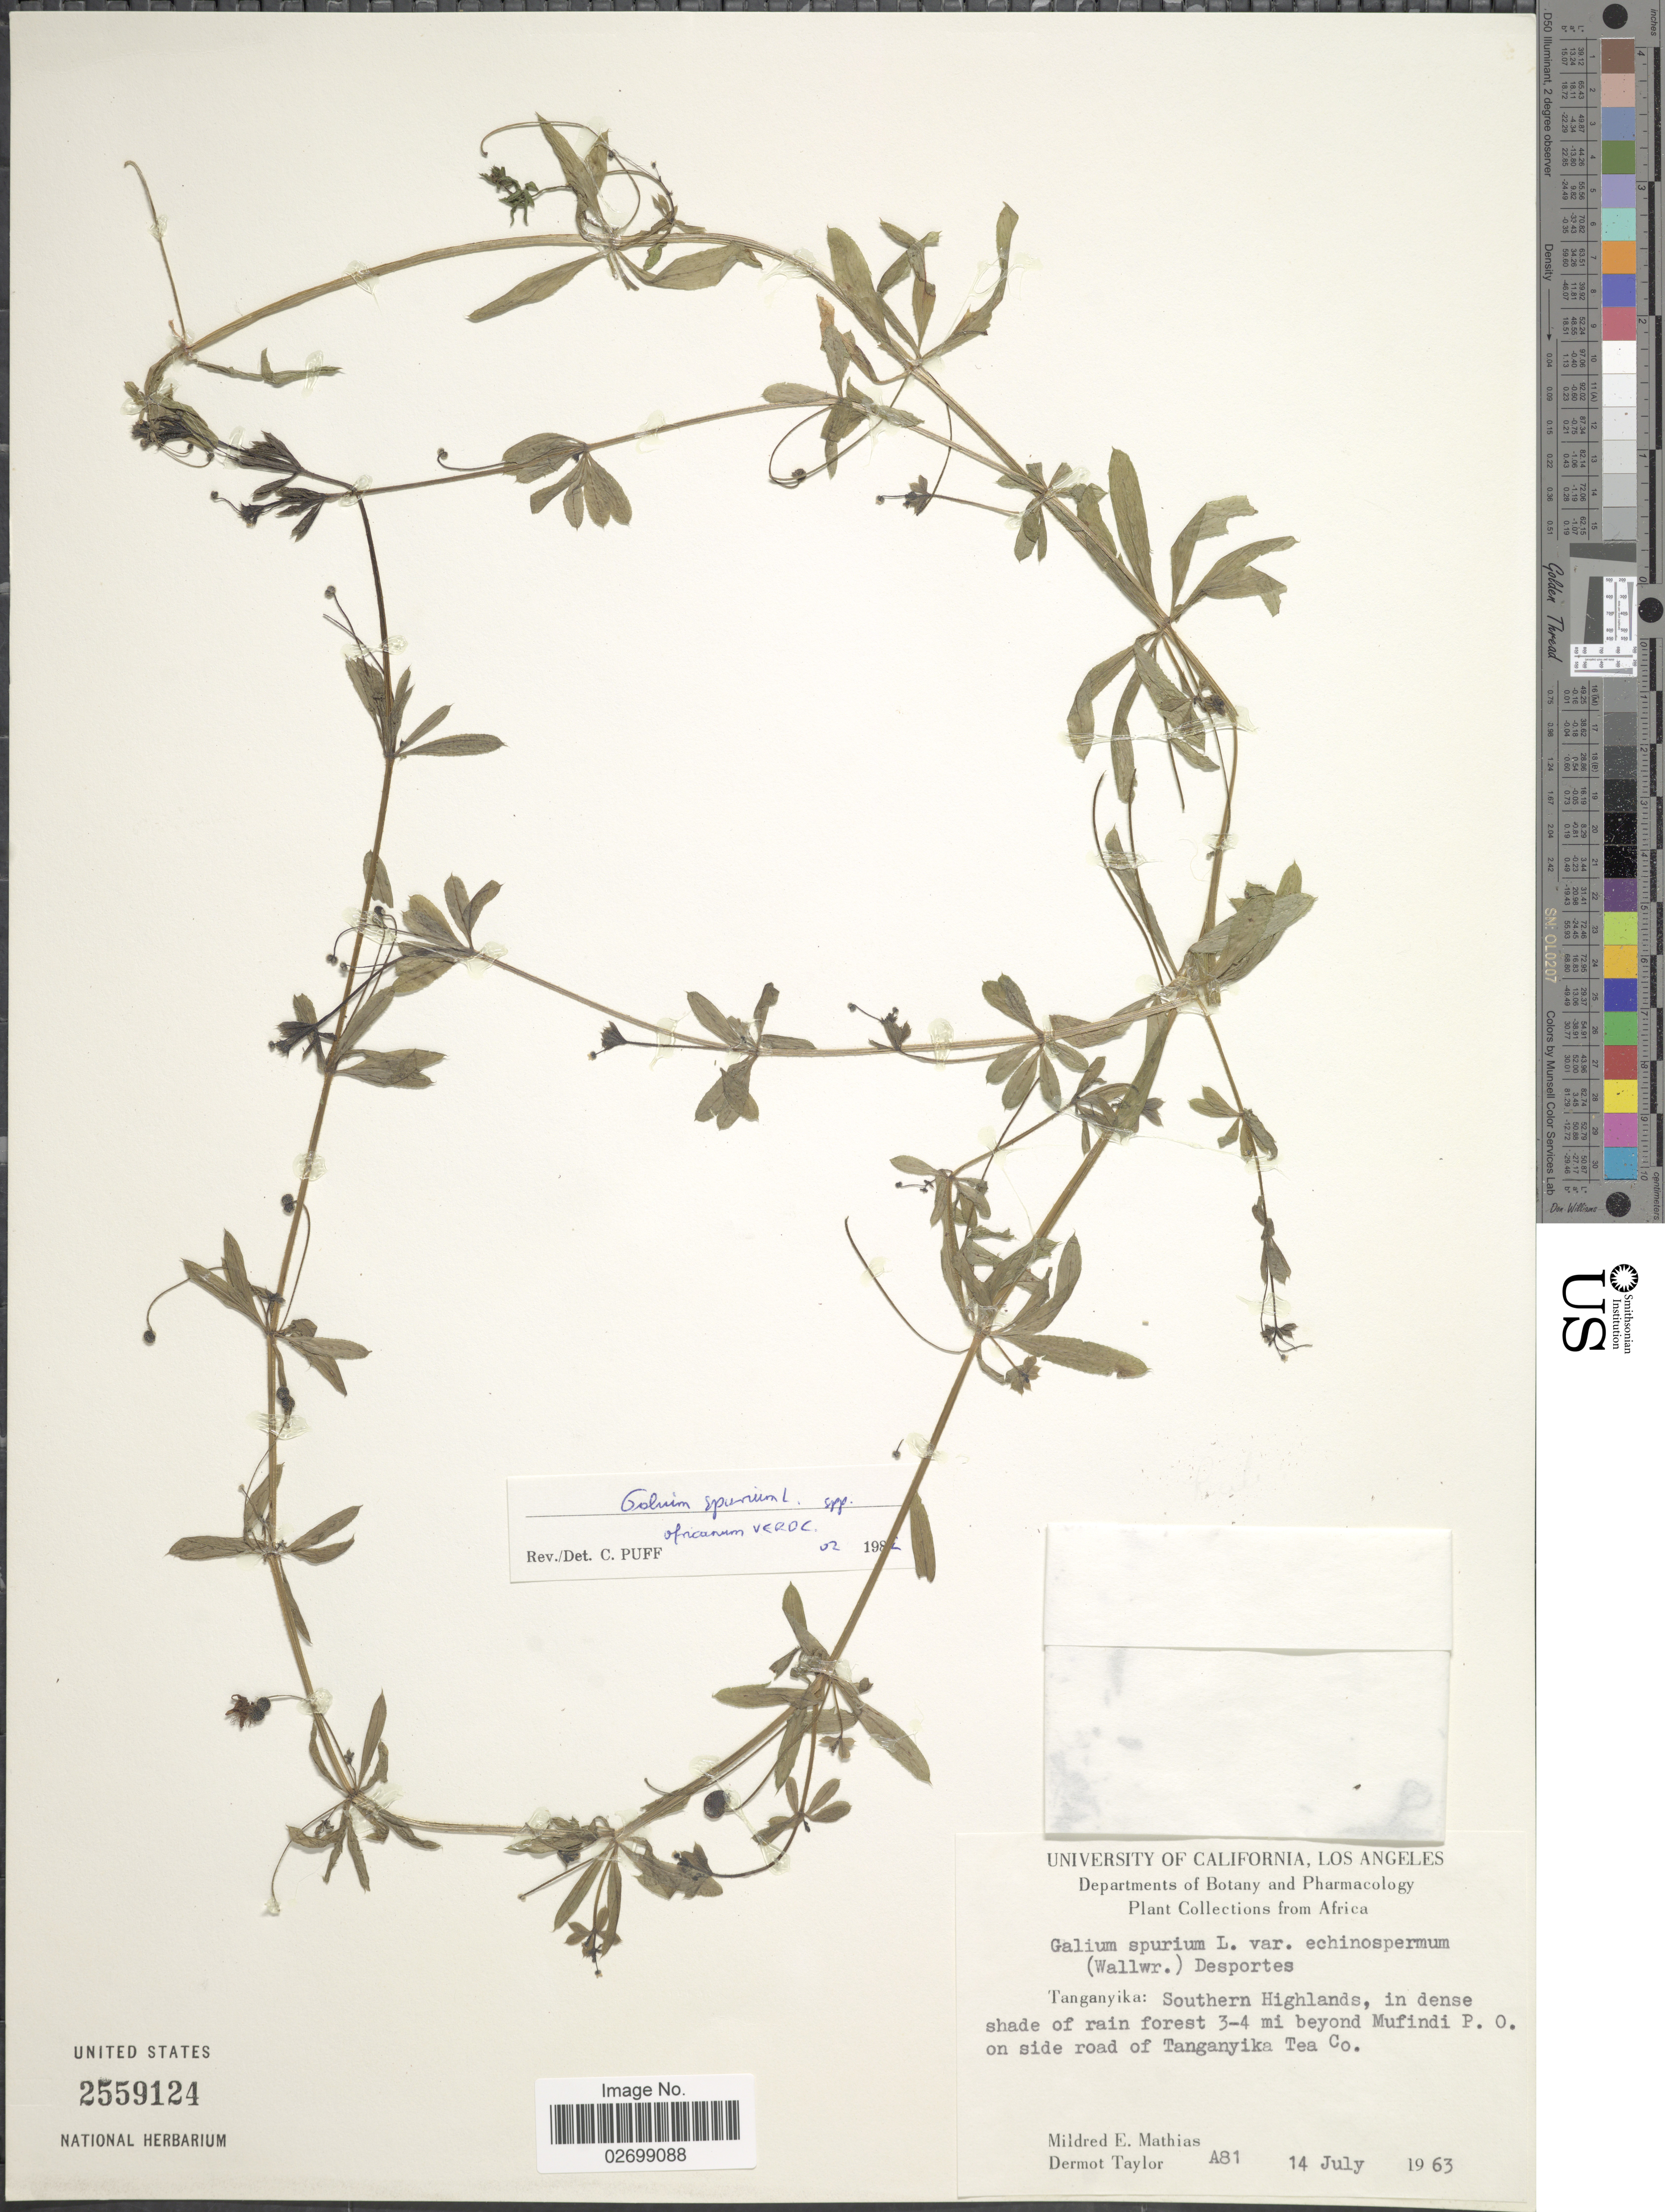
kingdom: Plantae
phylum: Tracheophyta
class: Magnoliopsida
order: Gentianales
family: Rubiaceae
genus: Galium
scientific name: Galium spurium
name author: L.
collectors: M. E. Mathias & D. Taylor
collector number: A81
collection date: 1963-07-14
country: Tanzania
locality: Tanganyika: Southern Highlands, in dense shade of rain forest 3-4 mi beyon Mufindi P.O. on side road of Tanganyika Tea Co.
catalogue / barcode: US 2559124